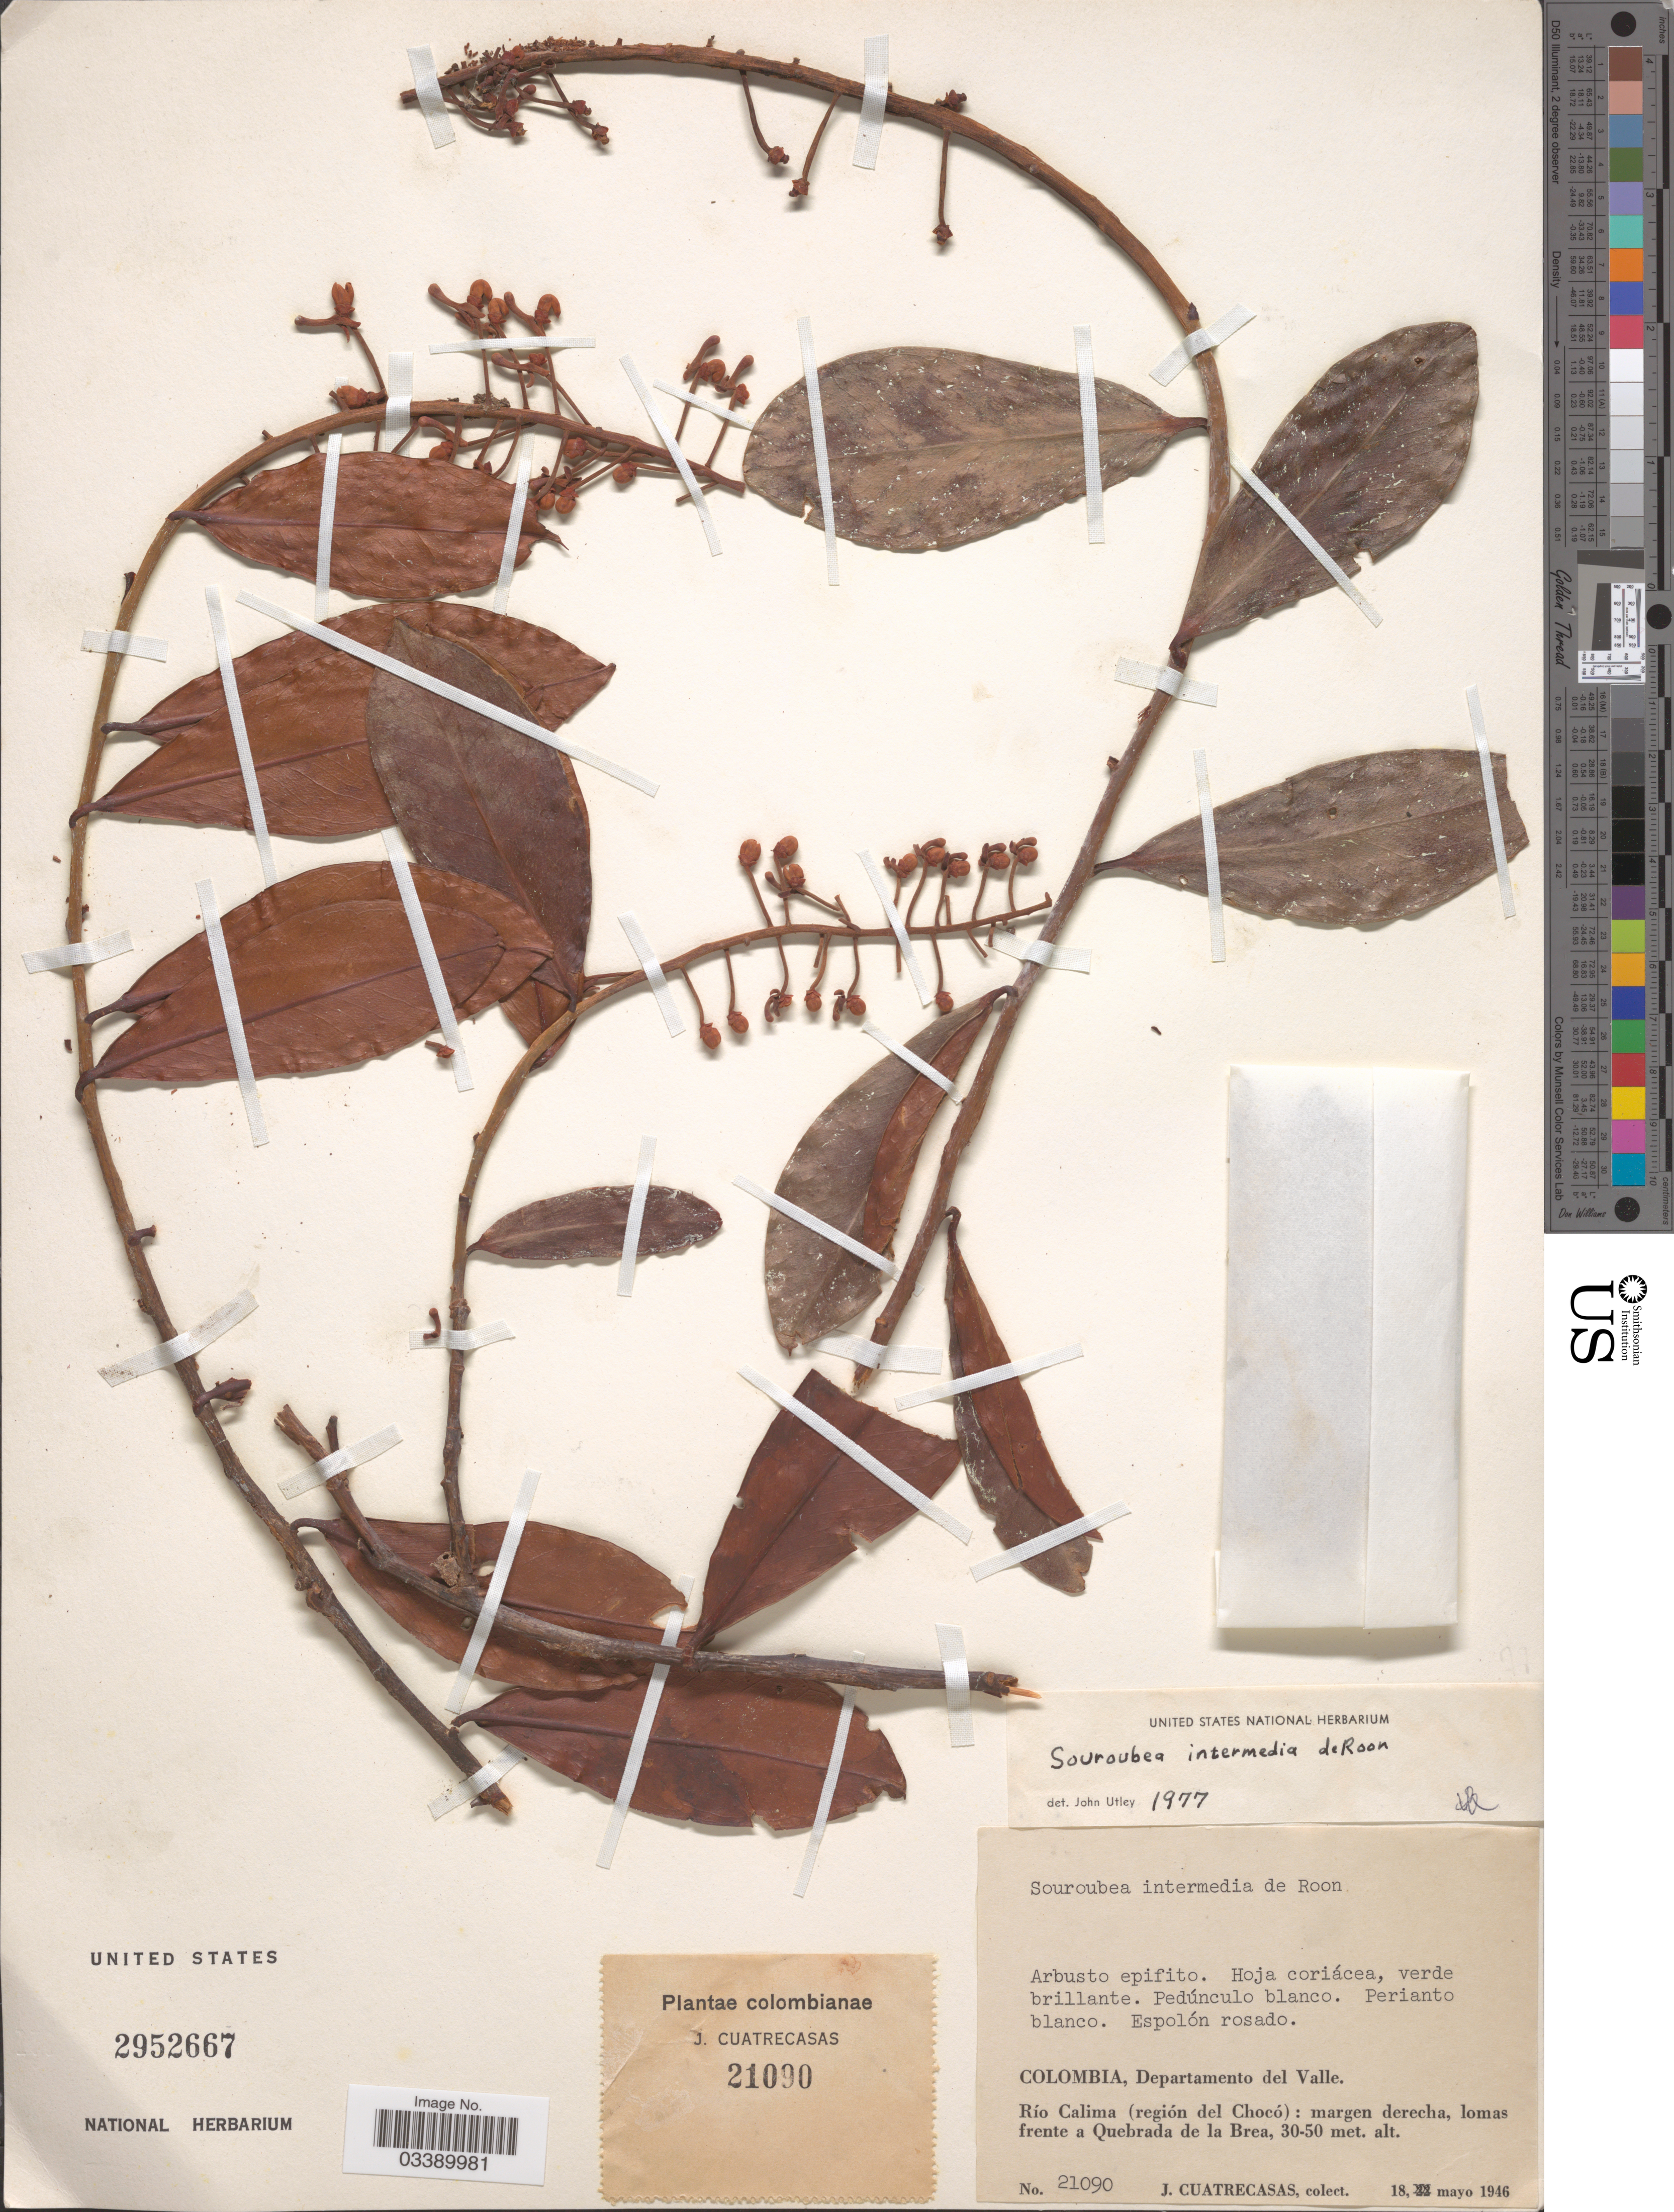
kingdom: Plantae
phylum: Tracheophyta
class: Magnoliopsida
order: Ericales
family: Marcgraviaceae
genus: Souroubea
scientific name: Souroubea intermedia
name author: de Roon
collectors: J. Cuatrecasas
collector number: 21090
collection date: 1946-05-18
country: Colombia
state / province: Valle del Cauca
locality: Departamento del Valle. Río Calima (regíon del Chocó): margen derecha, lomas frente a Quebrada de la Brea.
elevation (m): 30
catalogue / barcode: US 2952667